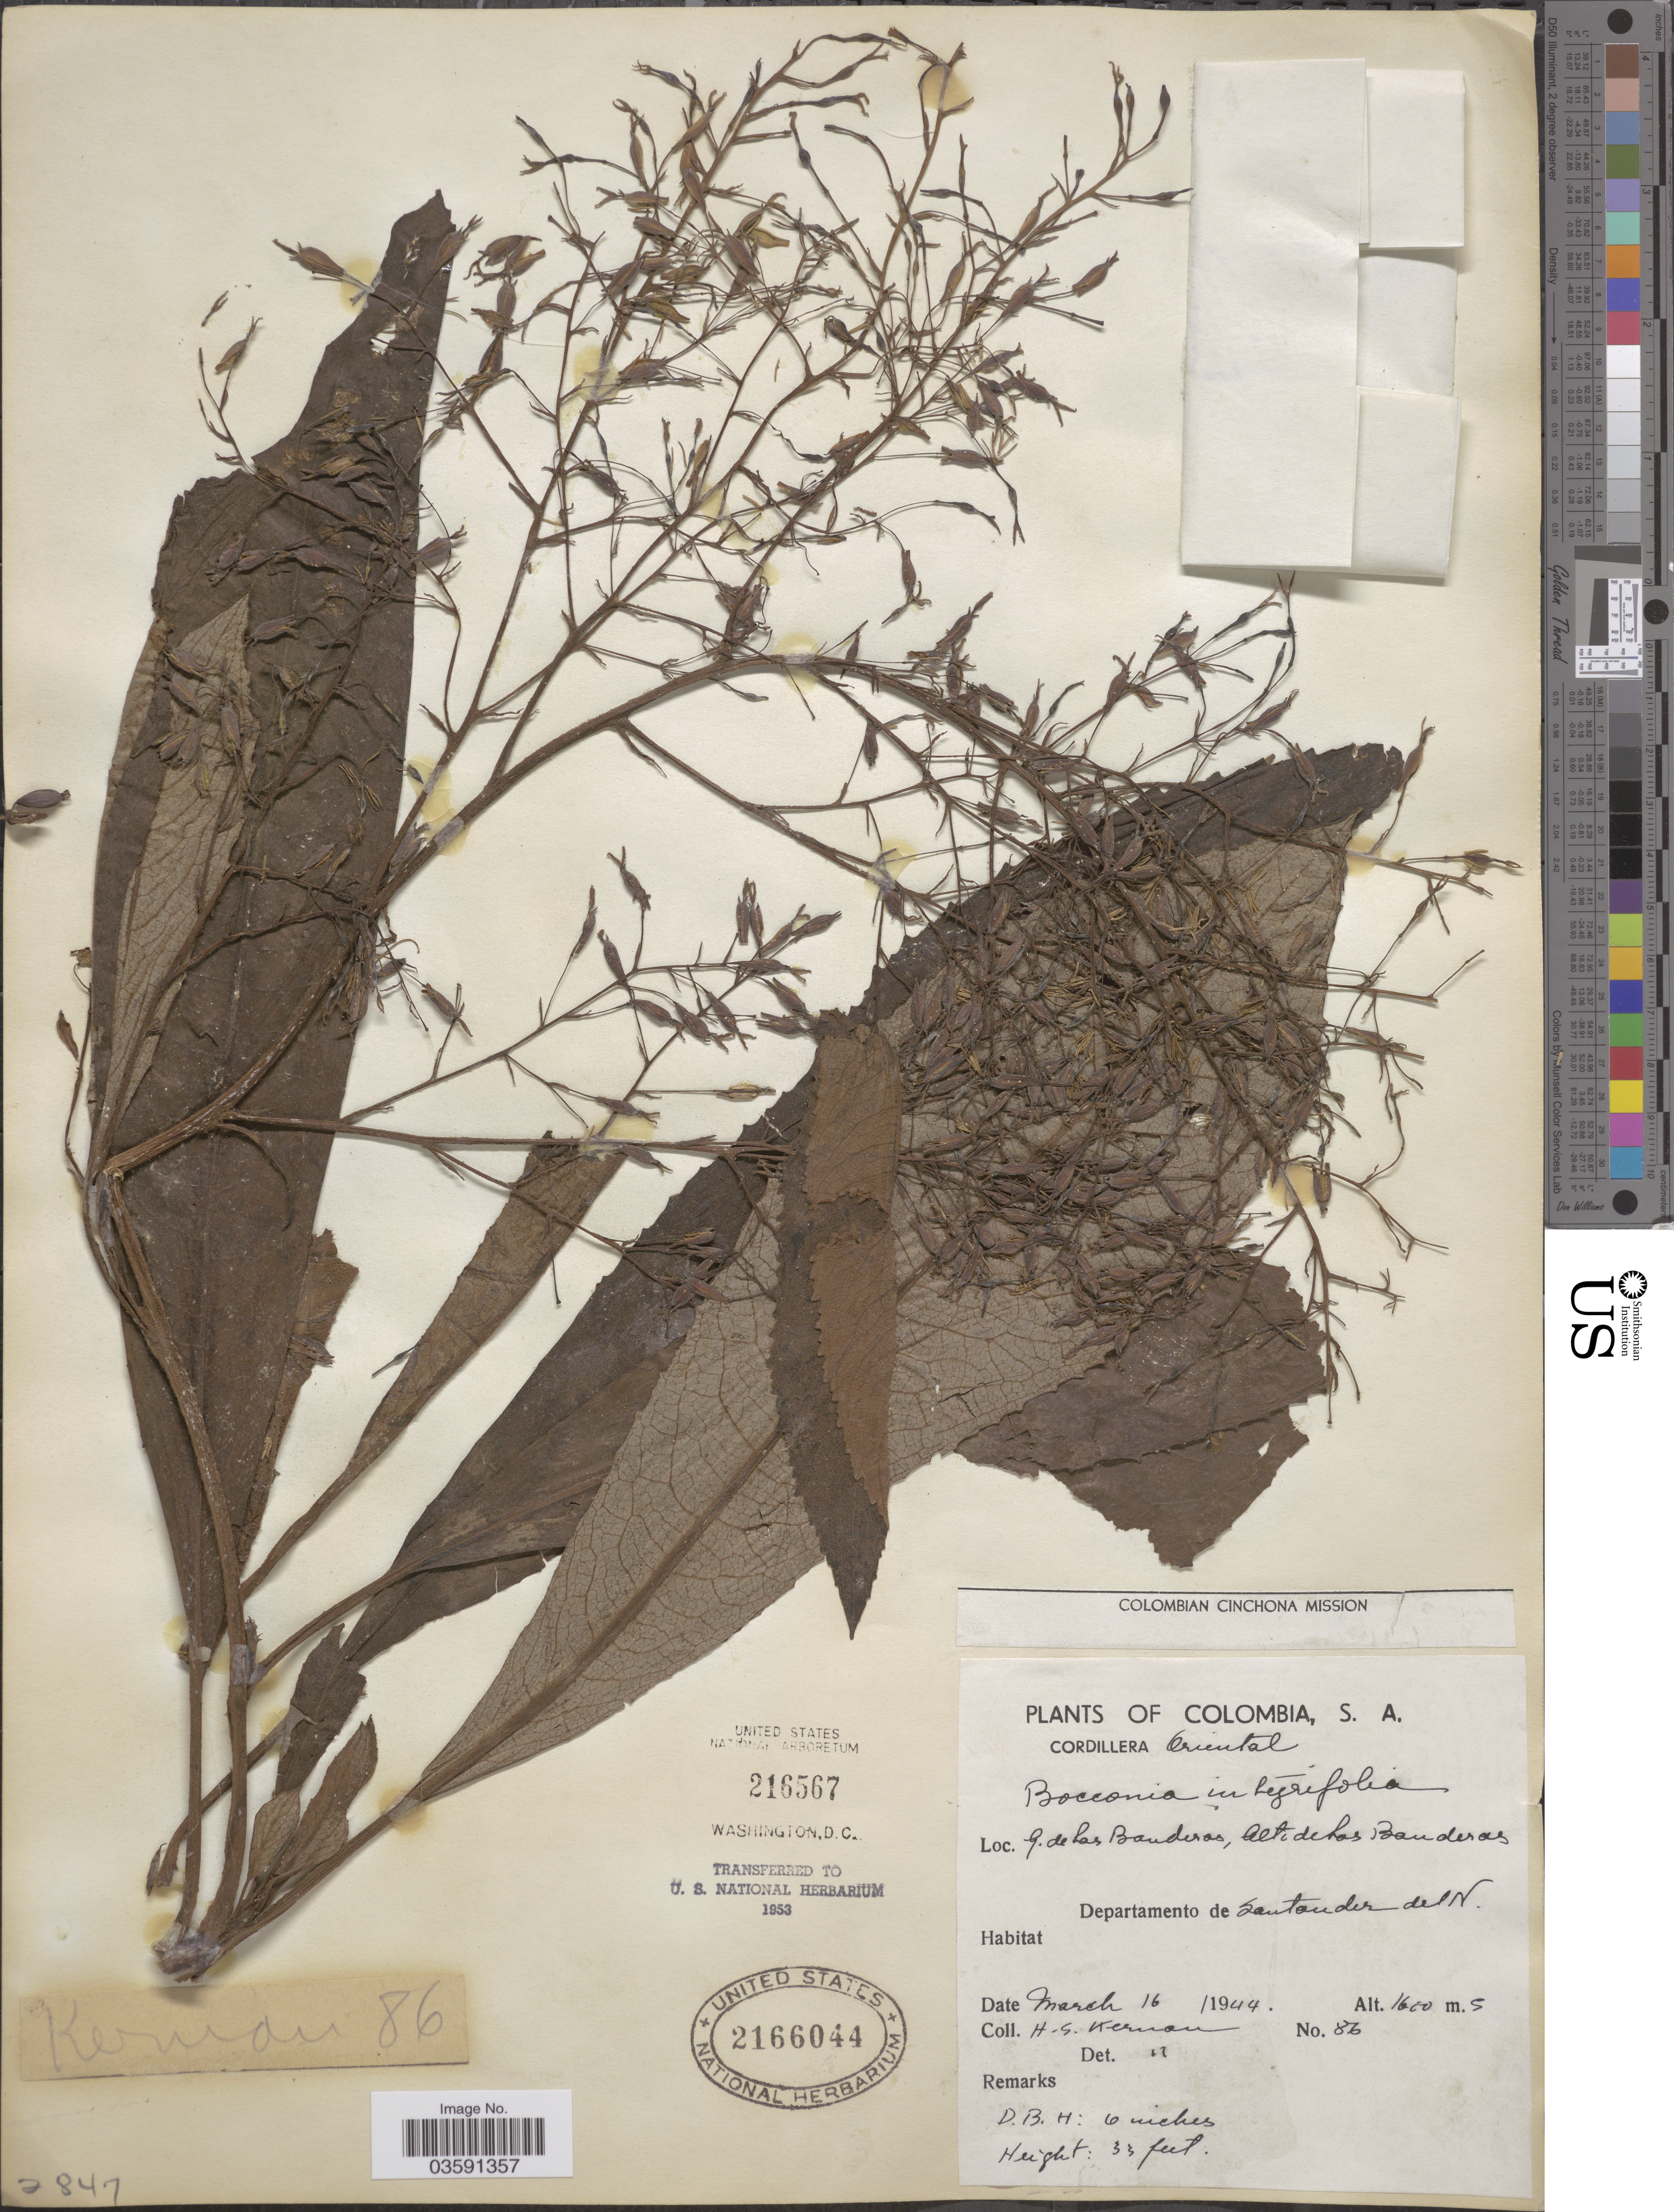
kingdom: Plantae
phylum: Tracheophyta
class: Magnoliopsida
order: Ranunculales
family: Papaveraceae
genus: Bocconia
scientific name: Bocconia integrifolia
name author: Bonpl.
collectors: H. Kernan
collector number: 86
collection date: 1944-03-16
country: Colombia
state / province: Norte de Santander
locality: Cordillera Oriental. G. [interpreted] de Las Banderas, Alto de Las Banderas. Departamento de Santander del N.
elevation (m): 1600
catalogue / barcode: US 2166044